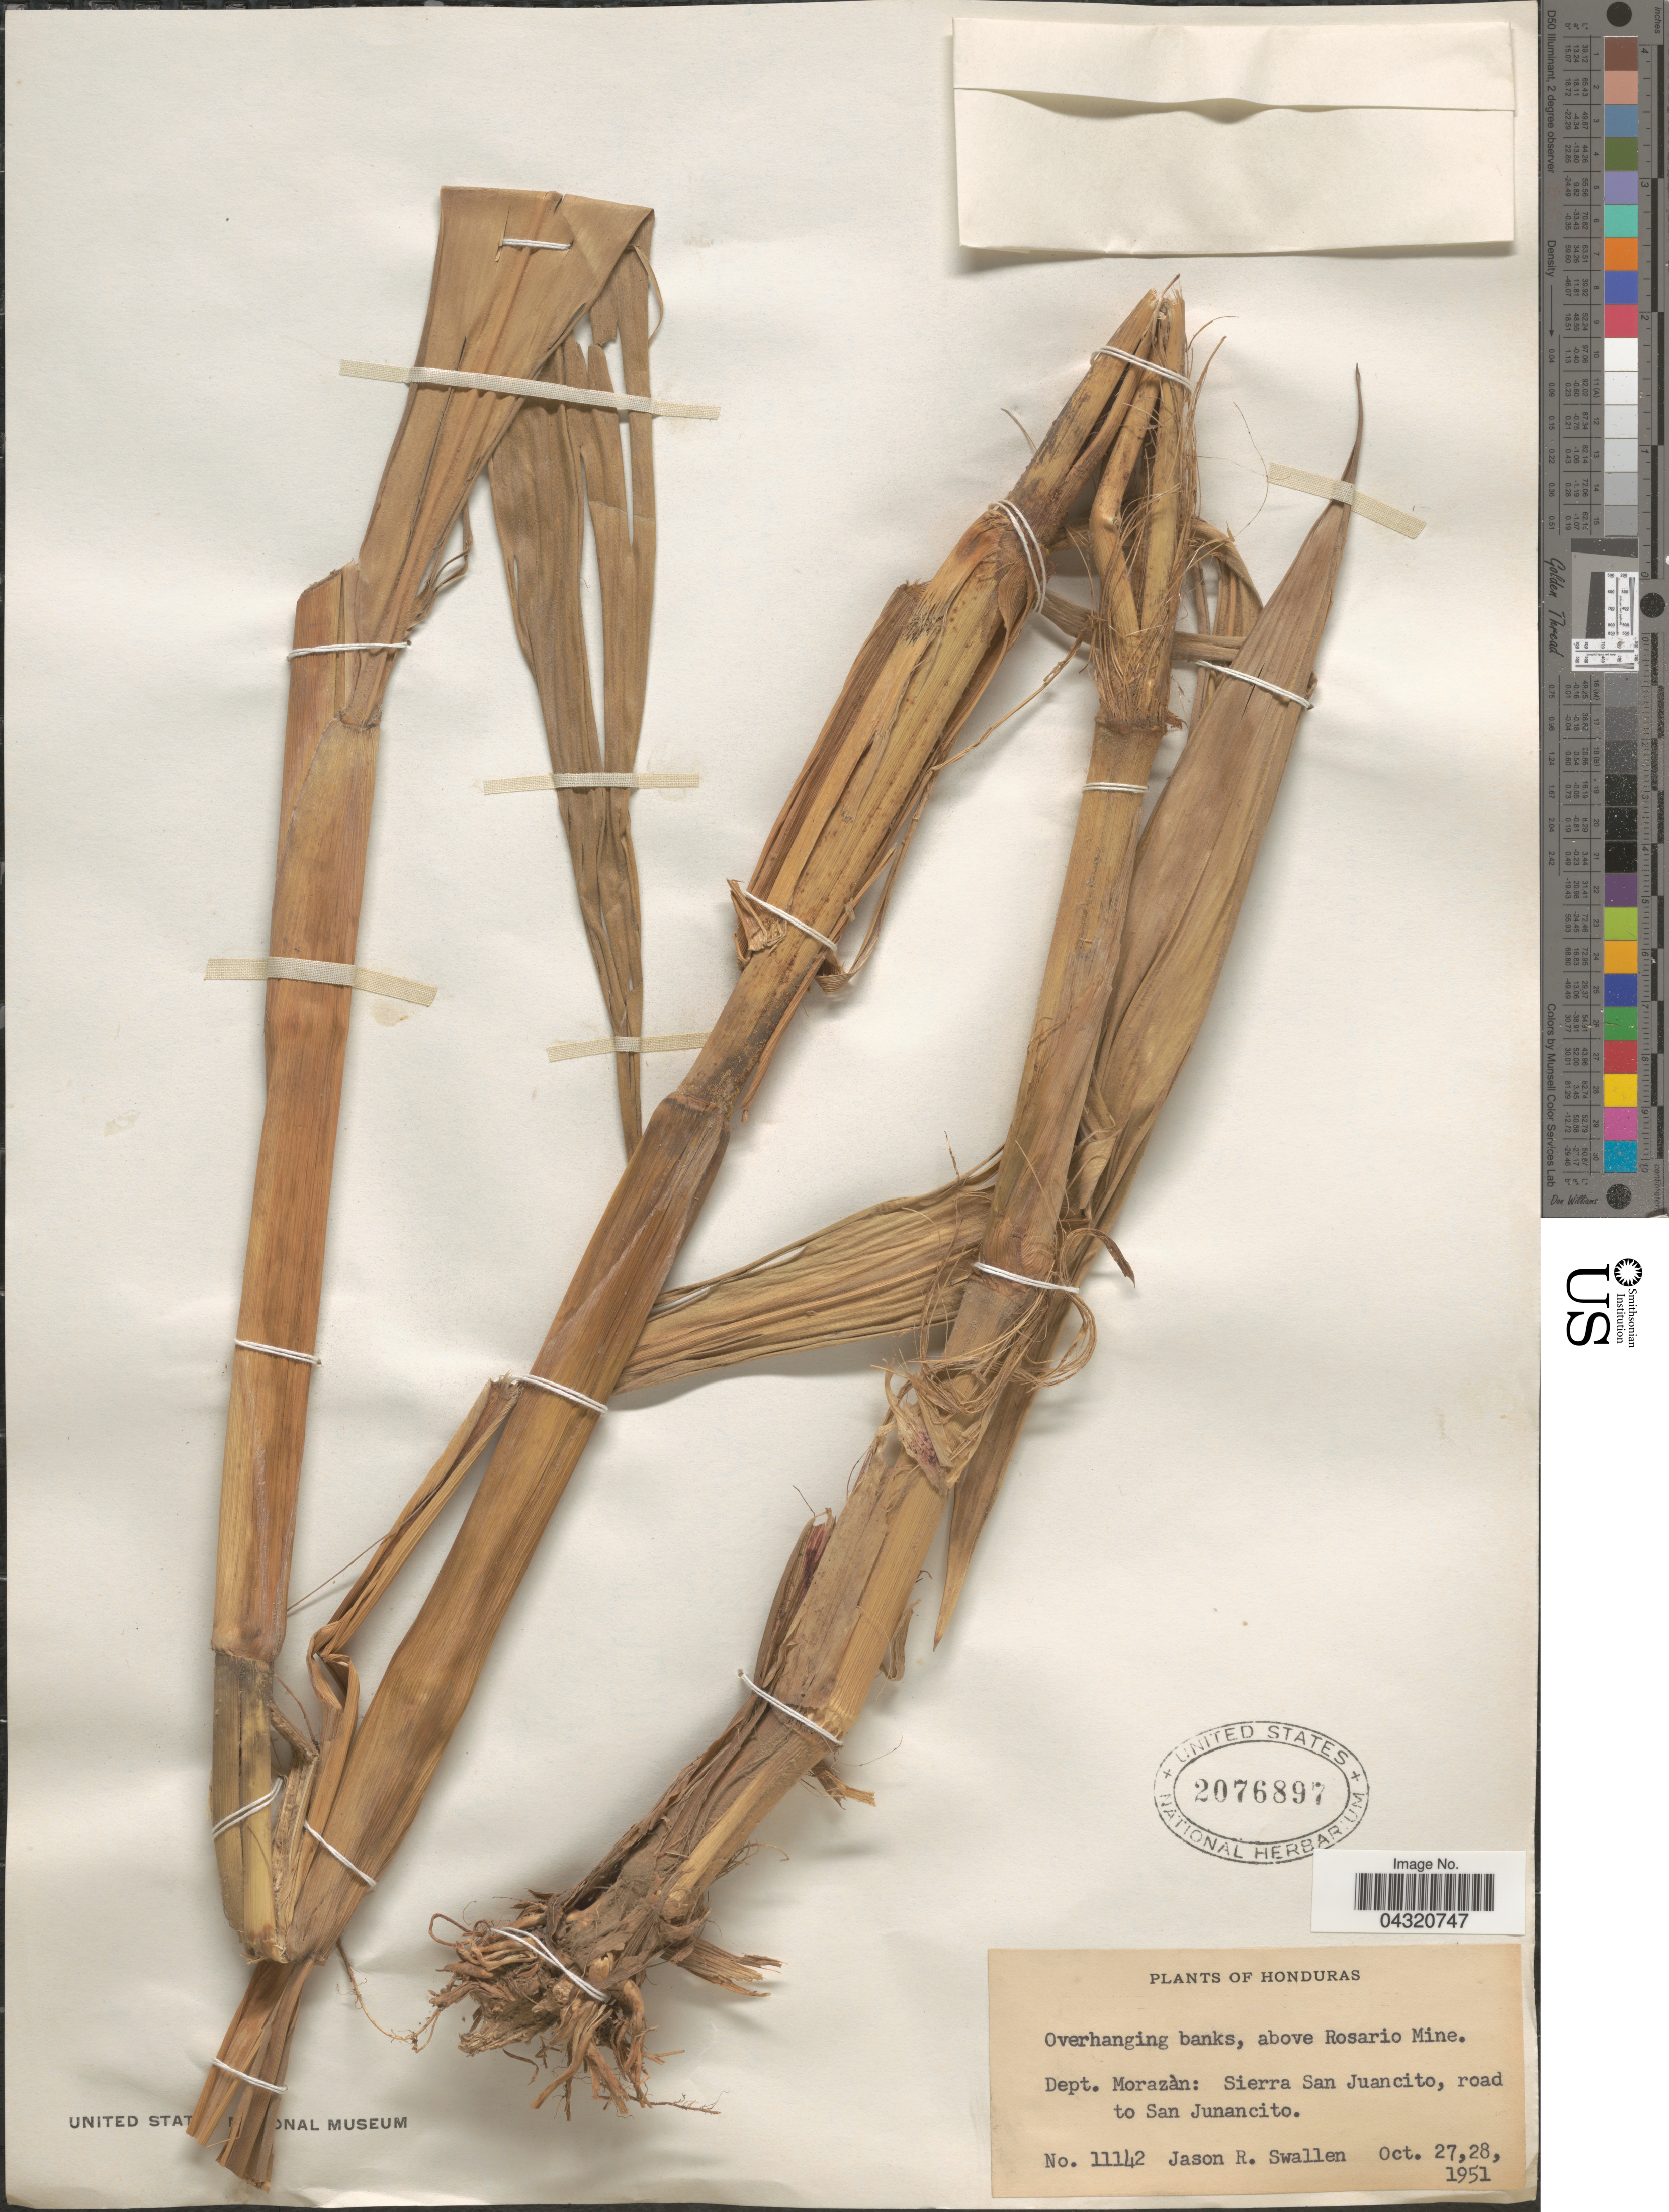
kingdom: Plantae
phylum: Tracheophyta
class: Liliopsida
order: Poales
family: Poaceae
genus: Cenchrus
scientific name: Cenchrus sp.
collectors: J. R. Swallen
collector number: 11142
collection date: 1951-10-27/1951-10-28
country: Honduras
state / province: Fco. Morazán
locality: Dept. Morazàn: Sierra San Juancito, road to San Juancito.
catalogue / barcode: US 2076897